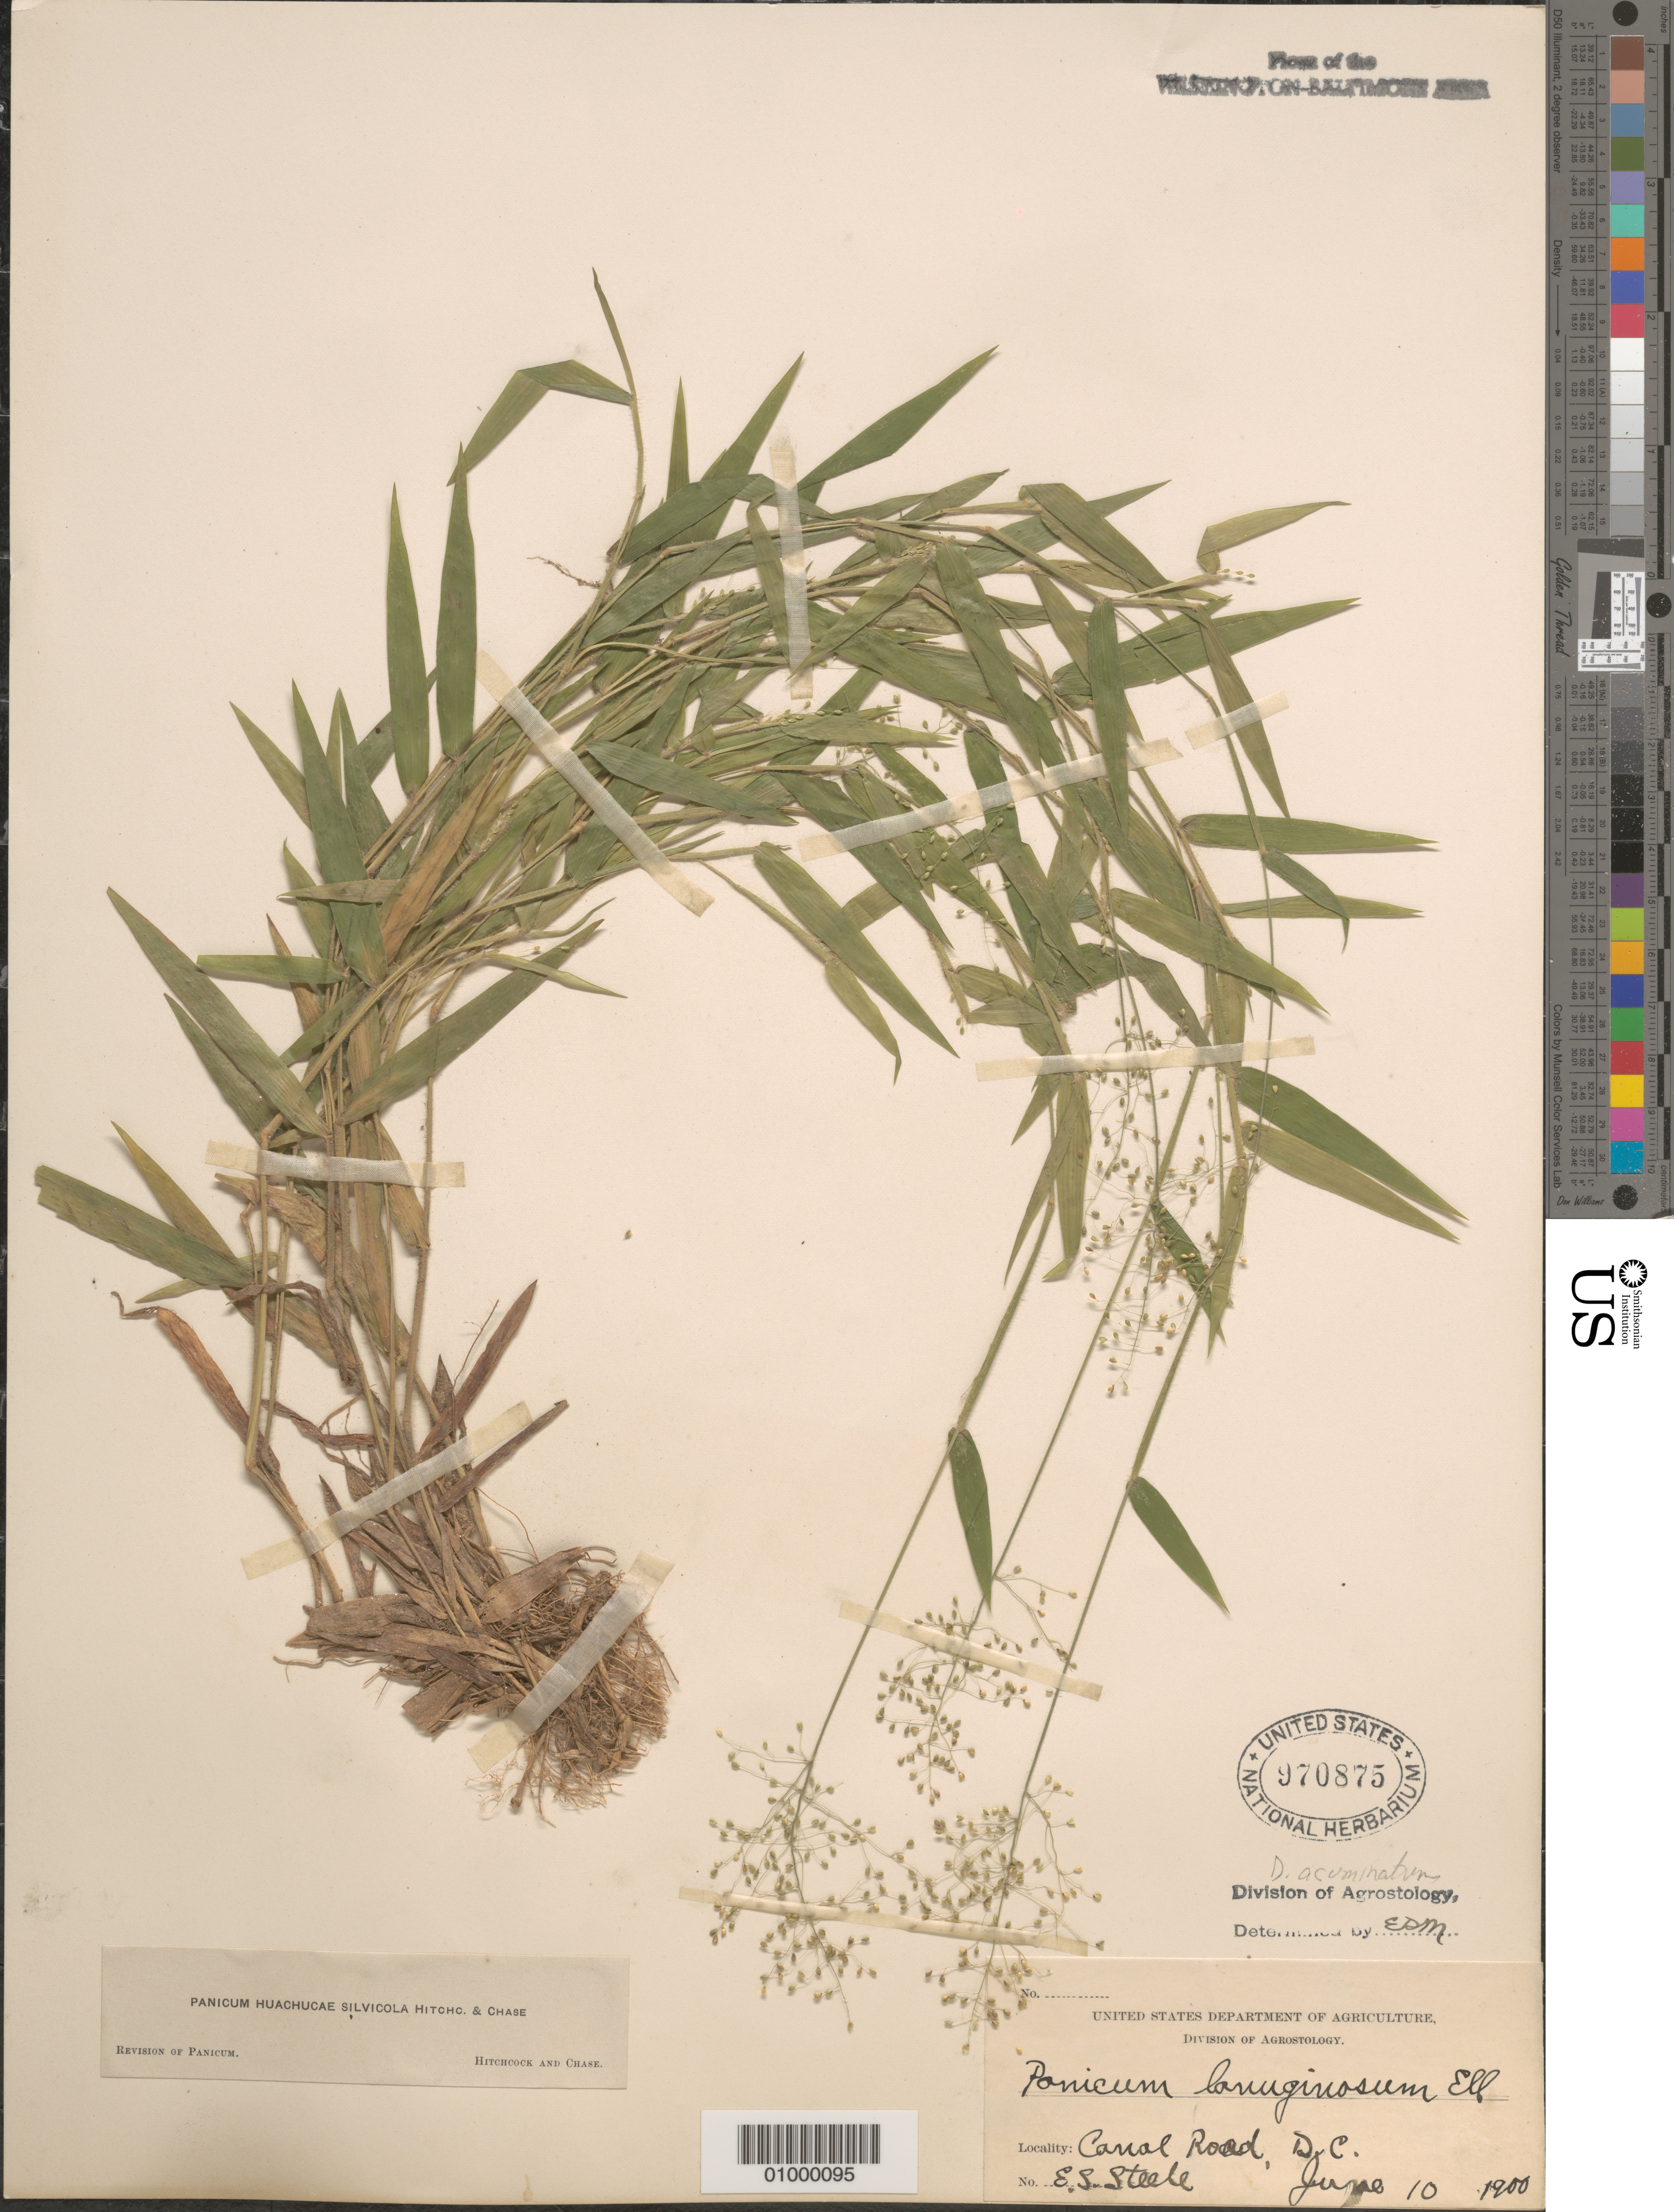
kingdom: Plantae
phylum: Tracheophyta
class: Liliopsida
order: Poales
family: Poaceae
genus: Dichanthelium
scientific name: Dichanthelium acuminatum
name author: (Sw.) Gould & C.A. Clark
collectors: E. Steele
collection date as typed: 10 Jun 1900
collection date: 1900-06-10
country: United States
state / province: District of Columbia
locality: Canal Road C. and O. Canal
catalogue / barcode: US 970875